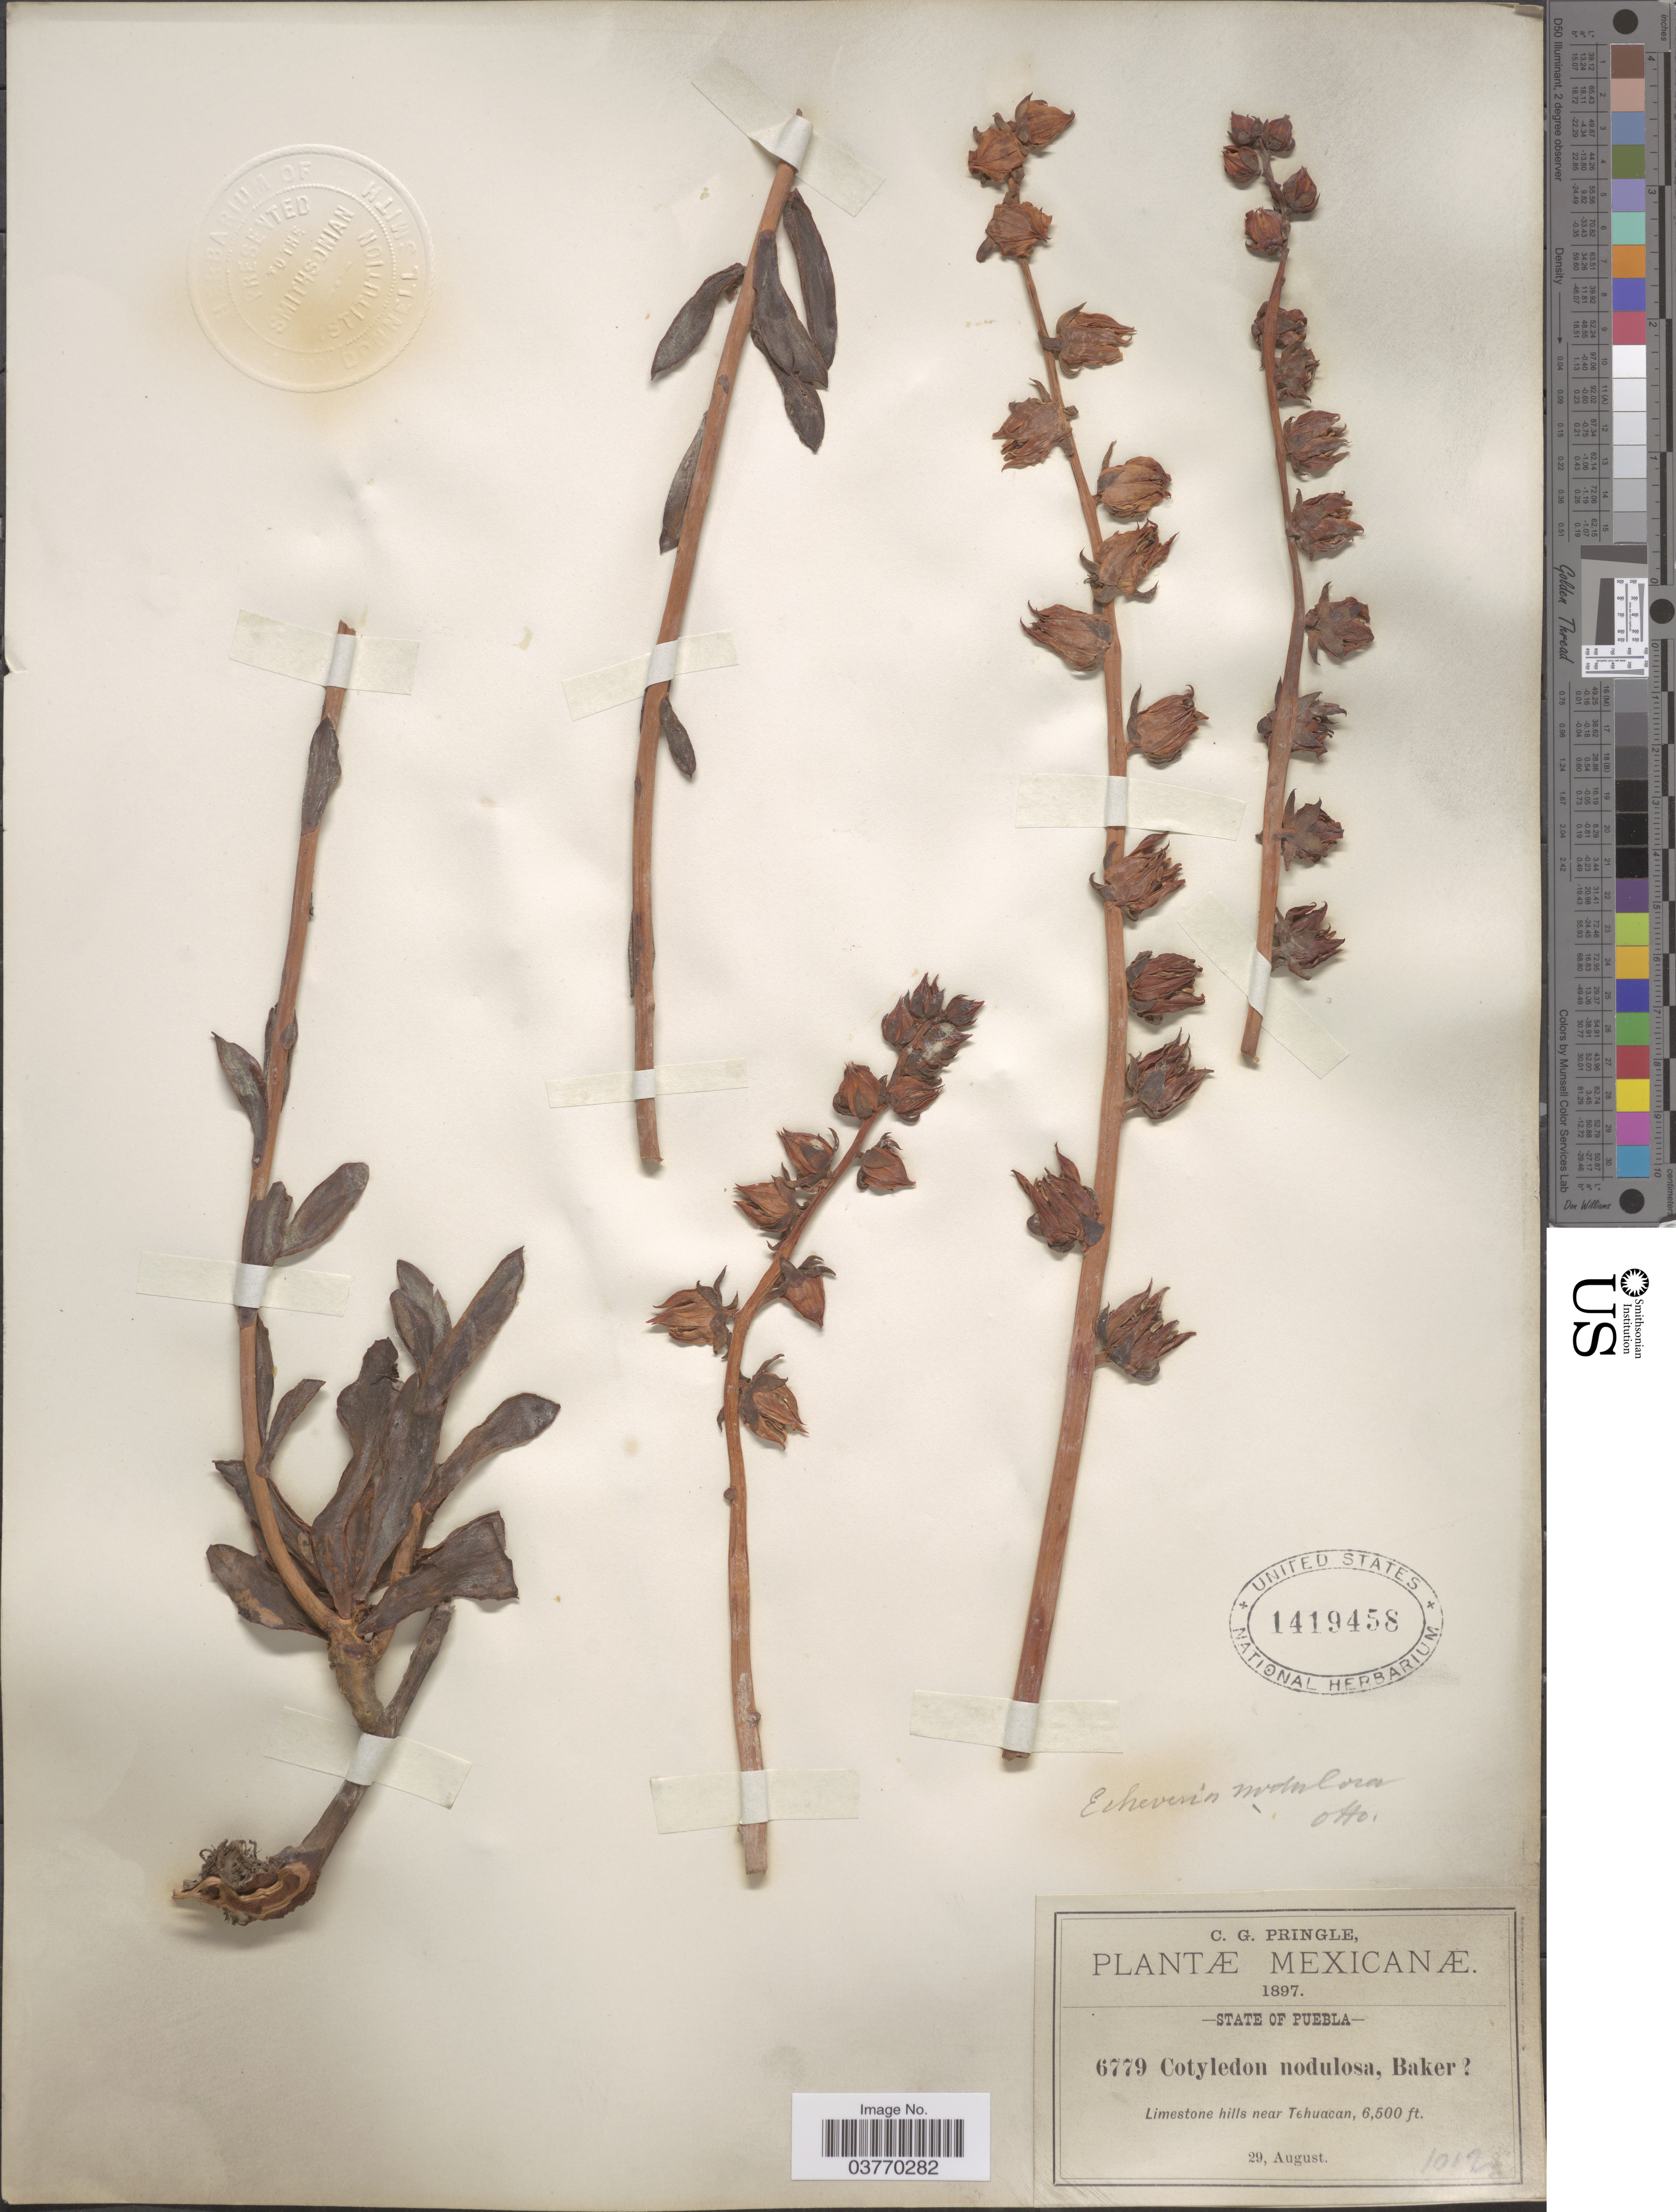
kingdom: Plantae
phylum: Tracheophyta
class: Magnoliopsida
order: Saxifragales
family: Crassulaceae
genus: Echeveria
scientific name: Echeveria nodulosa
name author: (Baker) Otto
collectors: C. G. Pringle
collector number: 6779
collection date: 1897-08-29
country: Mexico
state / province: Puebla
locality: Limestone hills near Tehuacan.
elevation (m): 1981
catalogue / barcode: US 1419458